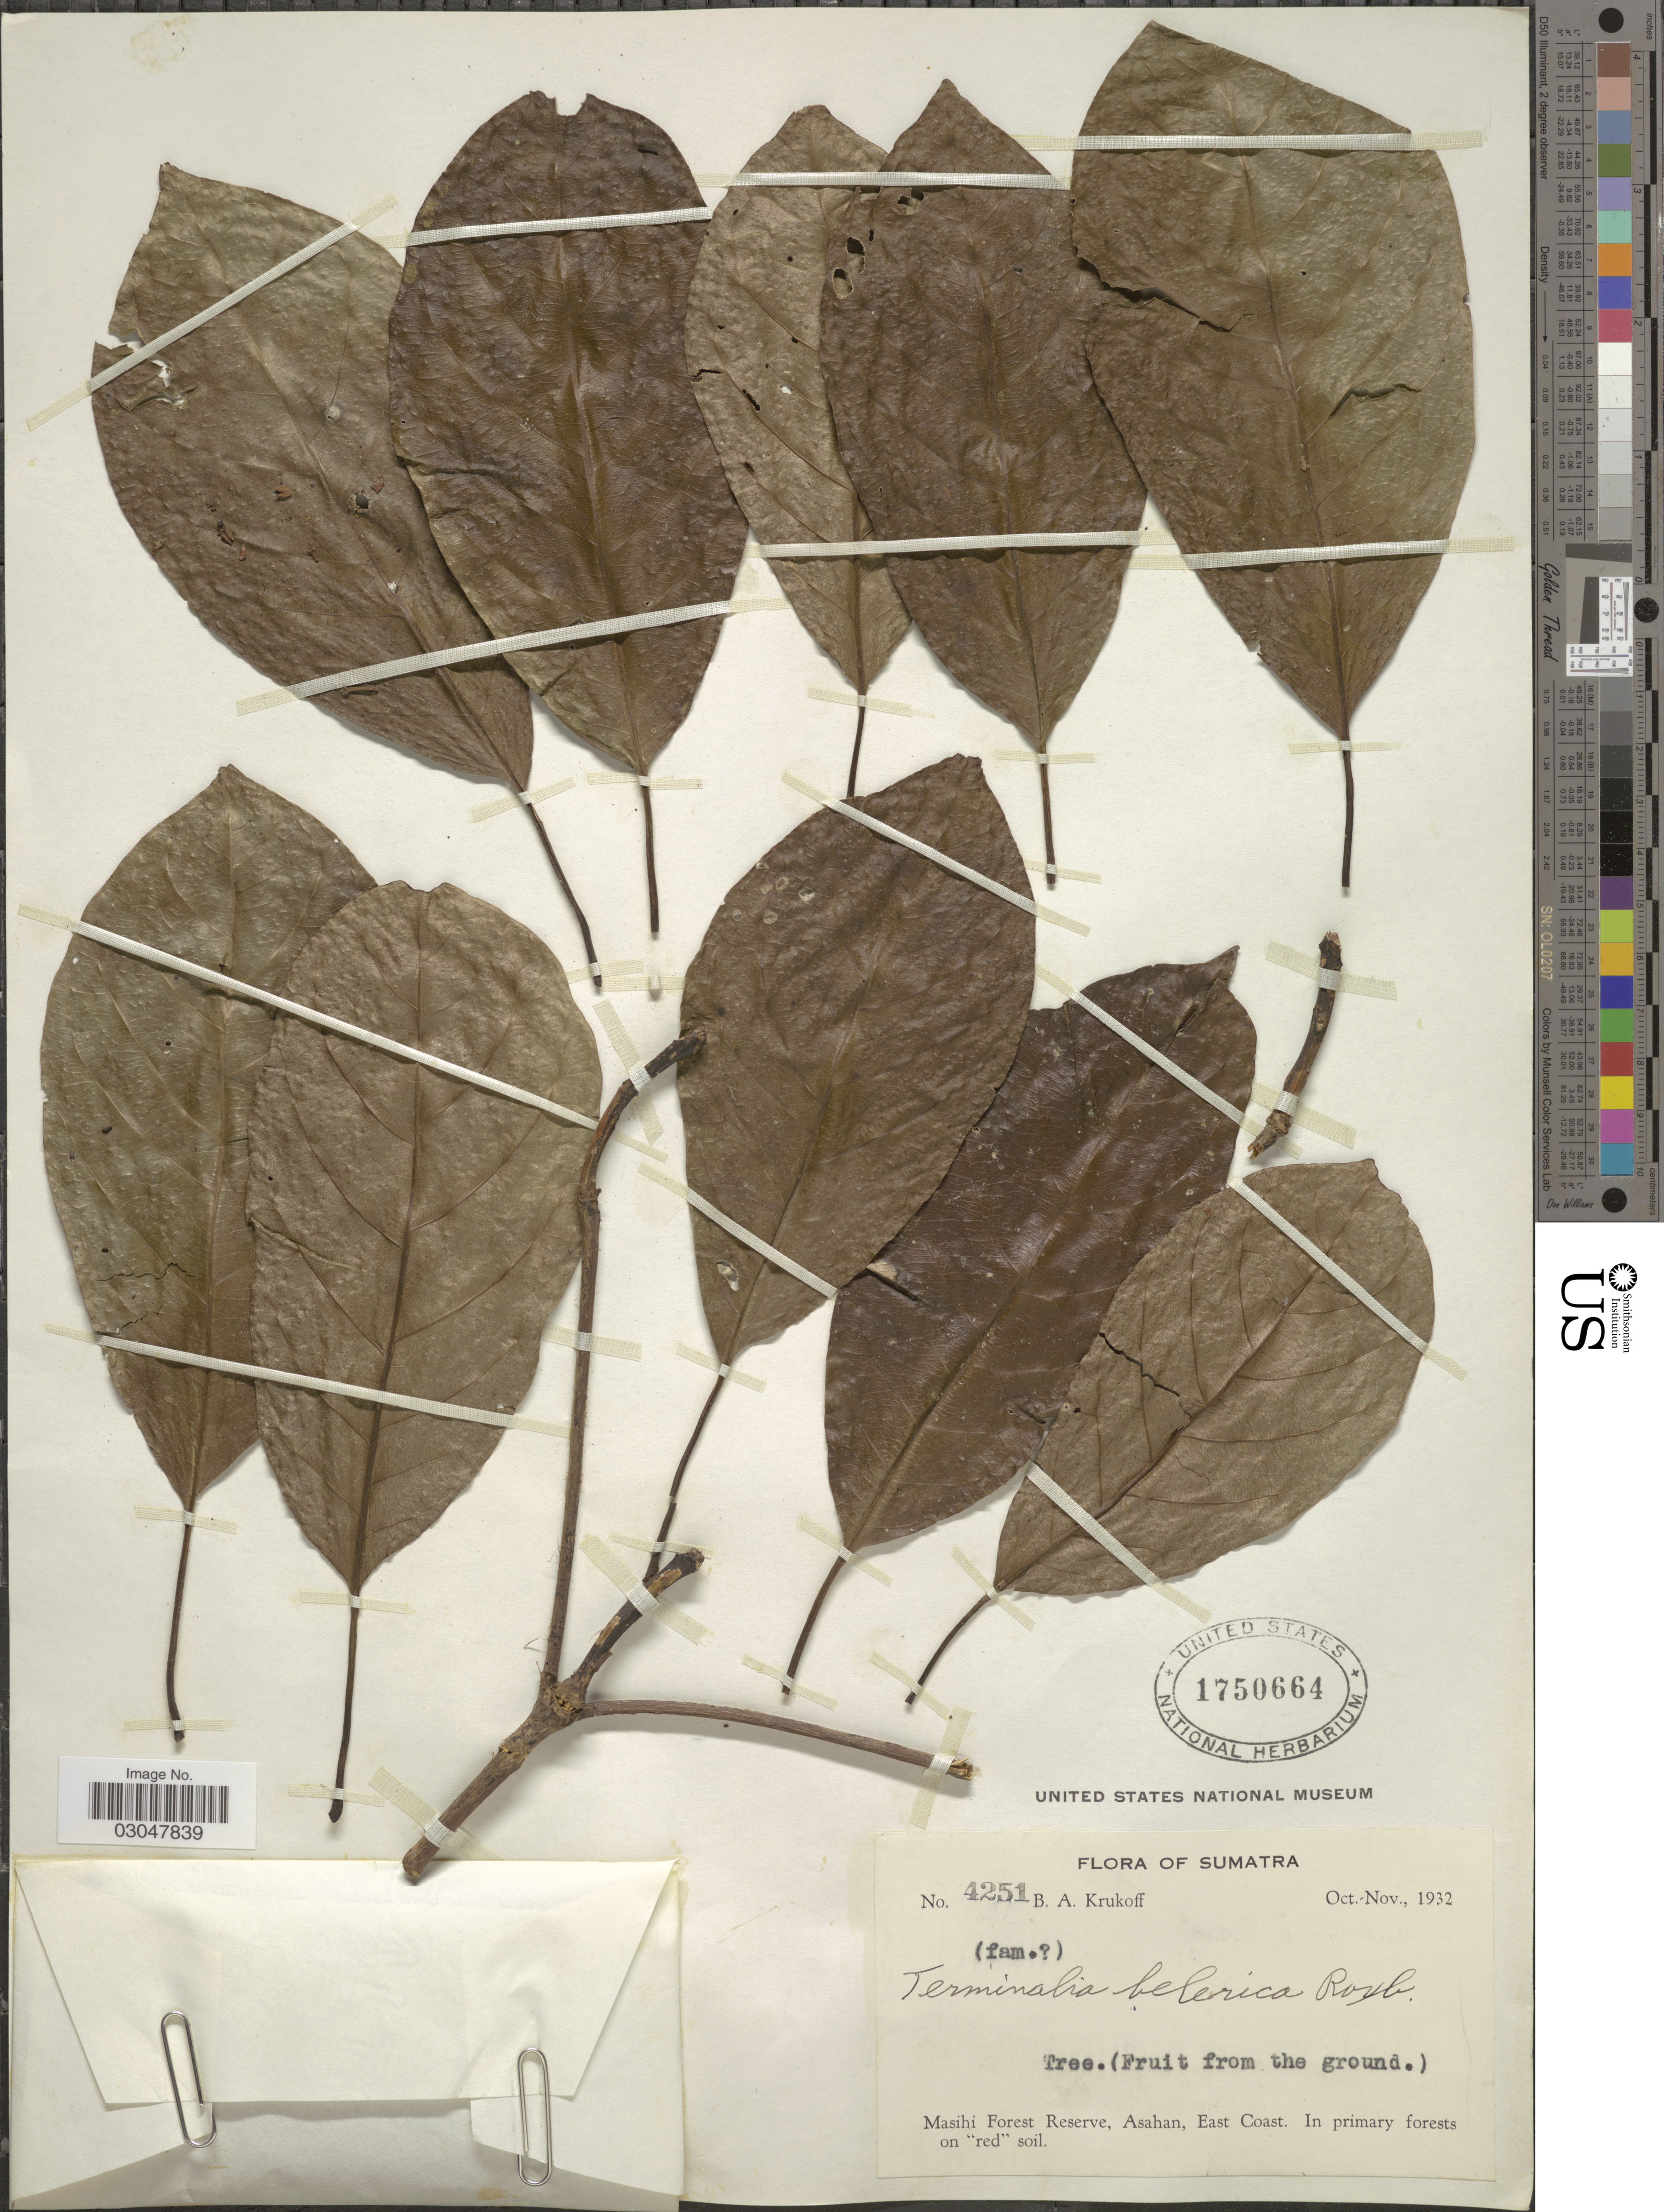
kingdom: Plantae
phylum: Tracheophyta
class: Magnoliopsida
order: Myrtales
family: Combretaceae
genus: Terminalia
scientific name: Terminalia bellirica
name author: (Gaertn.) Roxb.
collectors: B. A. Krukoff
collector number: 4251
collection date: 1932-10/1932-11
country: Indonesia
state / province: Sumatra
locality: Masihi Forest Reserve, Asahan, East Coast.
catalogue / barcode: US 1750664